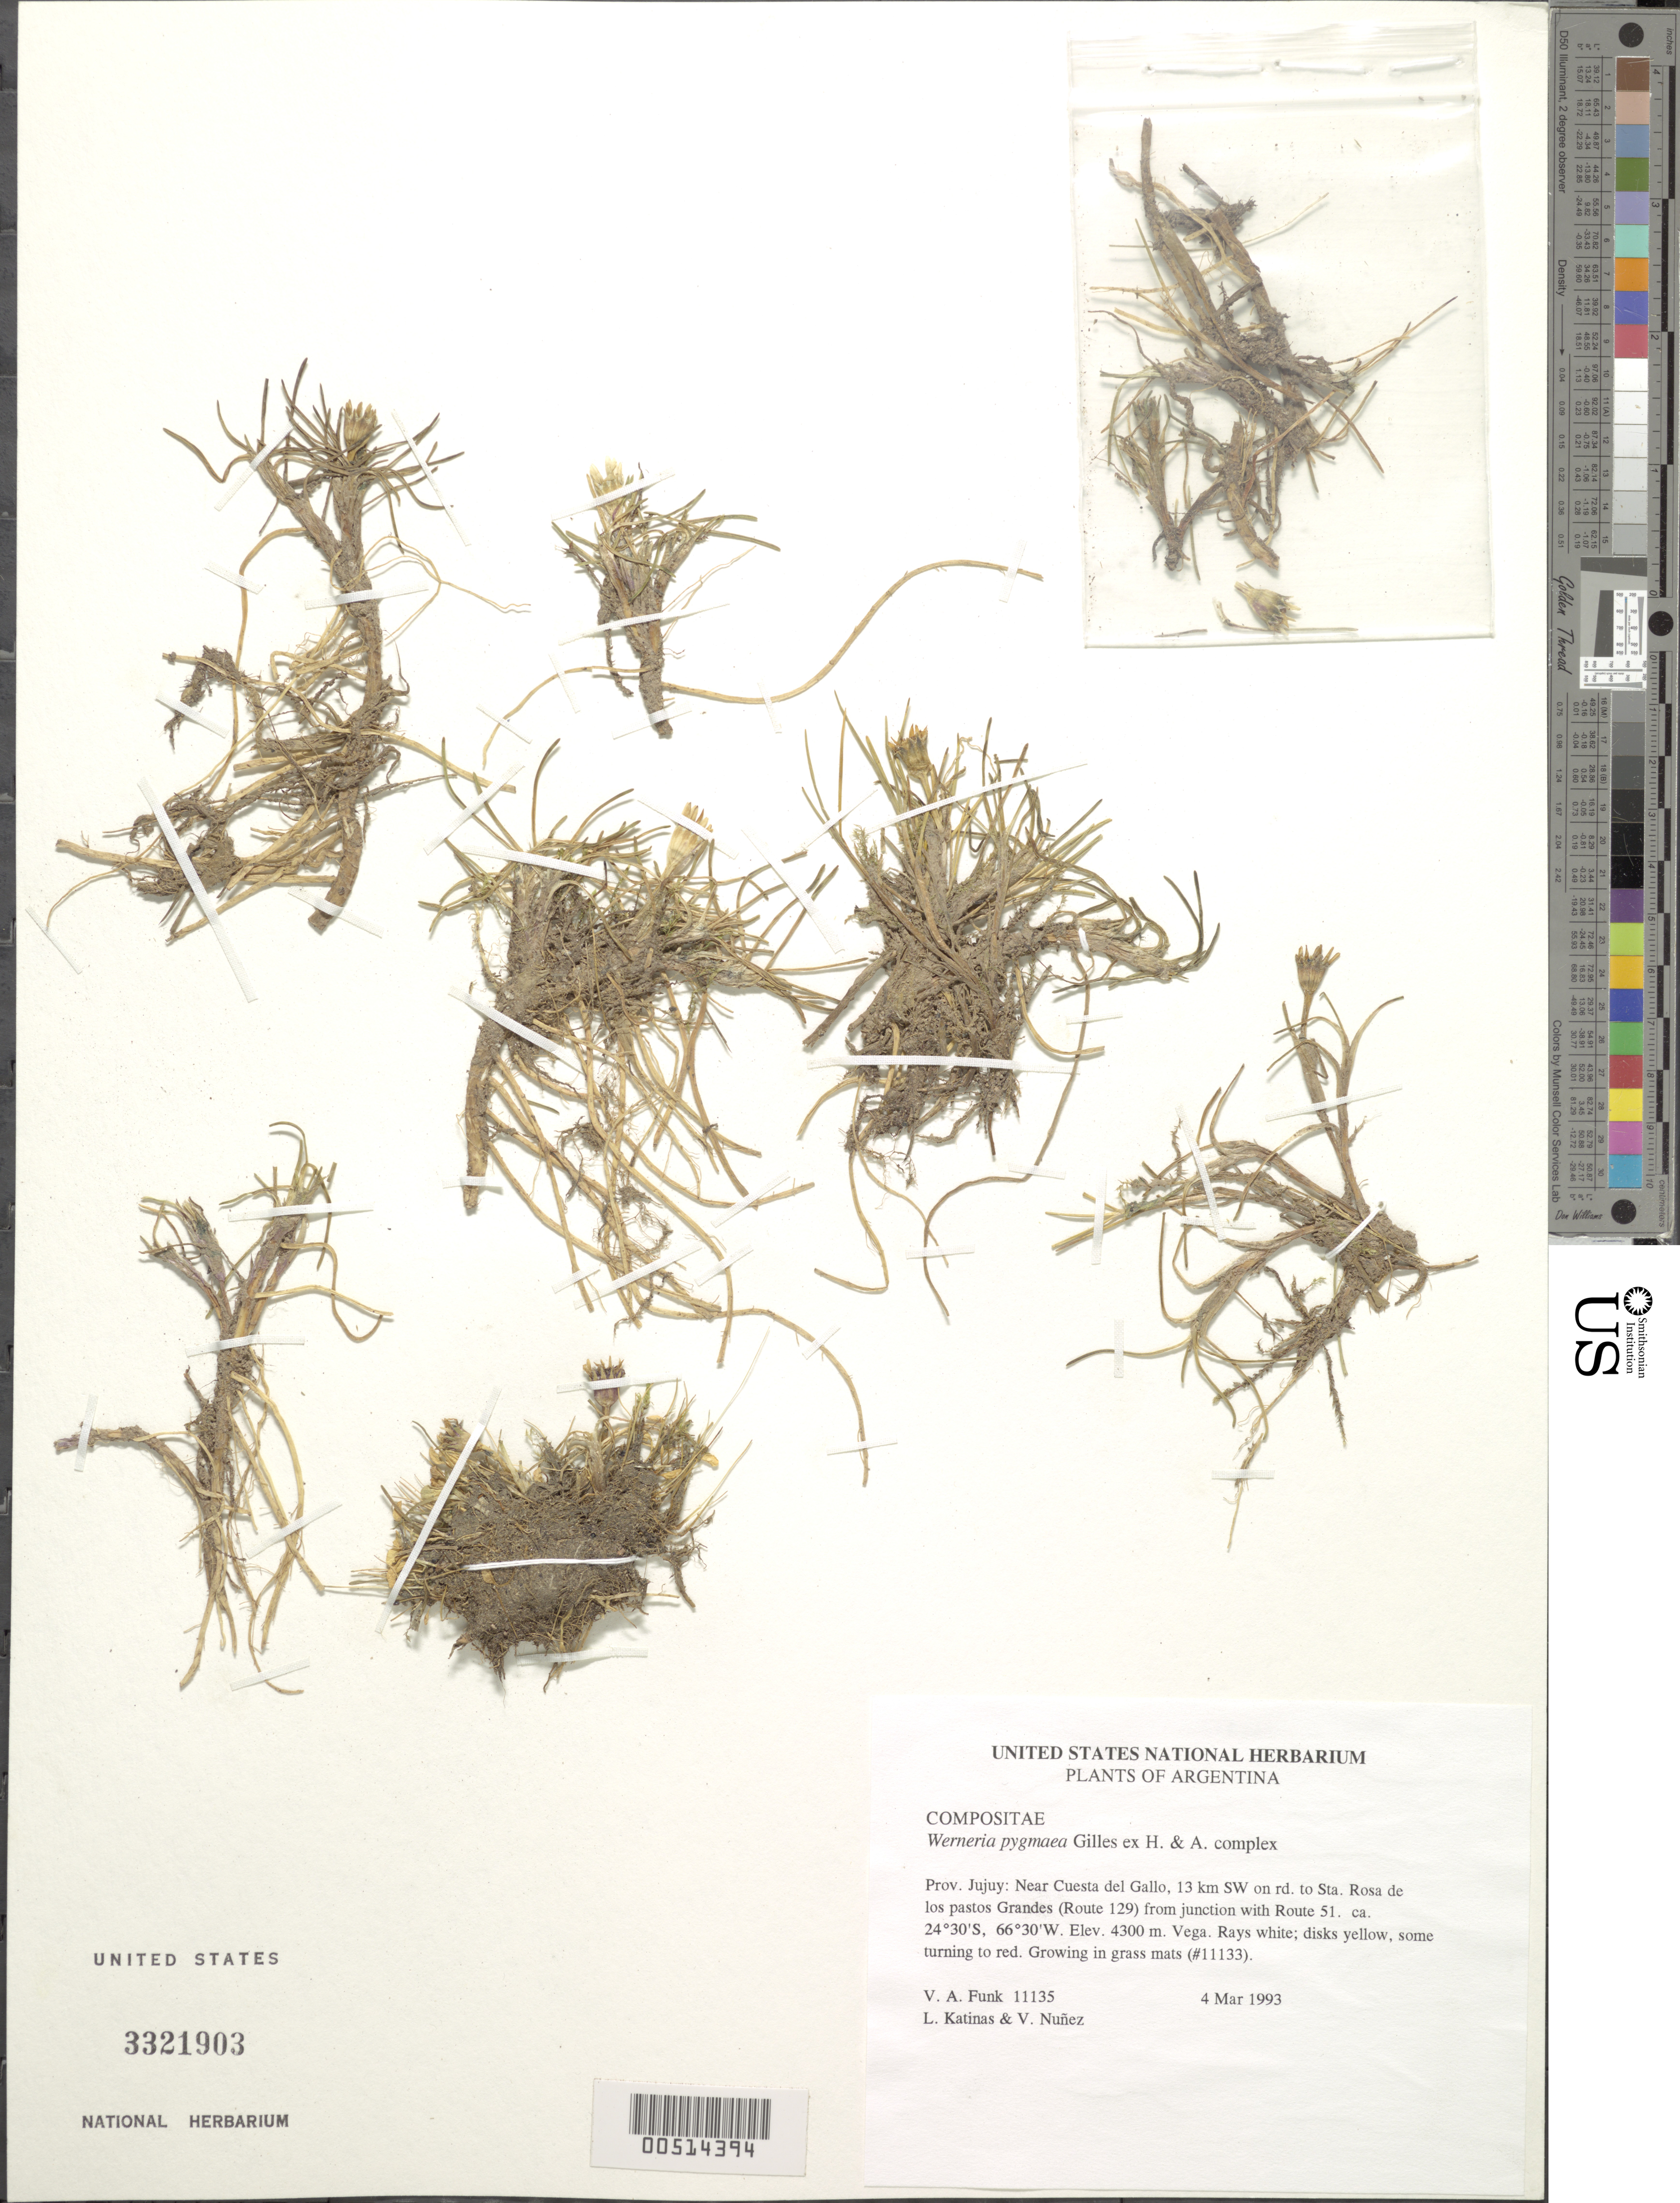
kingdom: Plantae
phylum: Tracheophyta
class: Magnoliopsida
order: Asterales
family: Asteraceae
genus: Werneria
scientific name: Werneria pygmaea complex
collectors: V. Funk, L. Katinas & V. Nuñez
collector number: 11135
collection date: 1993-03-04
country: Argentina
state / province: Jujuy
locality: Cuesta del Gallo, 13 km SW on rd. to Sta. Rosa de los pastos Grnades (Route 129) from jct. with Route 51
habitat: Vega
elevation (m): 4300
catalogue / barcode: US 3321903